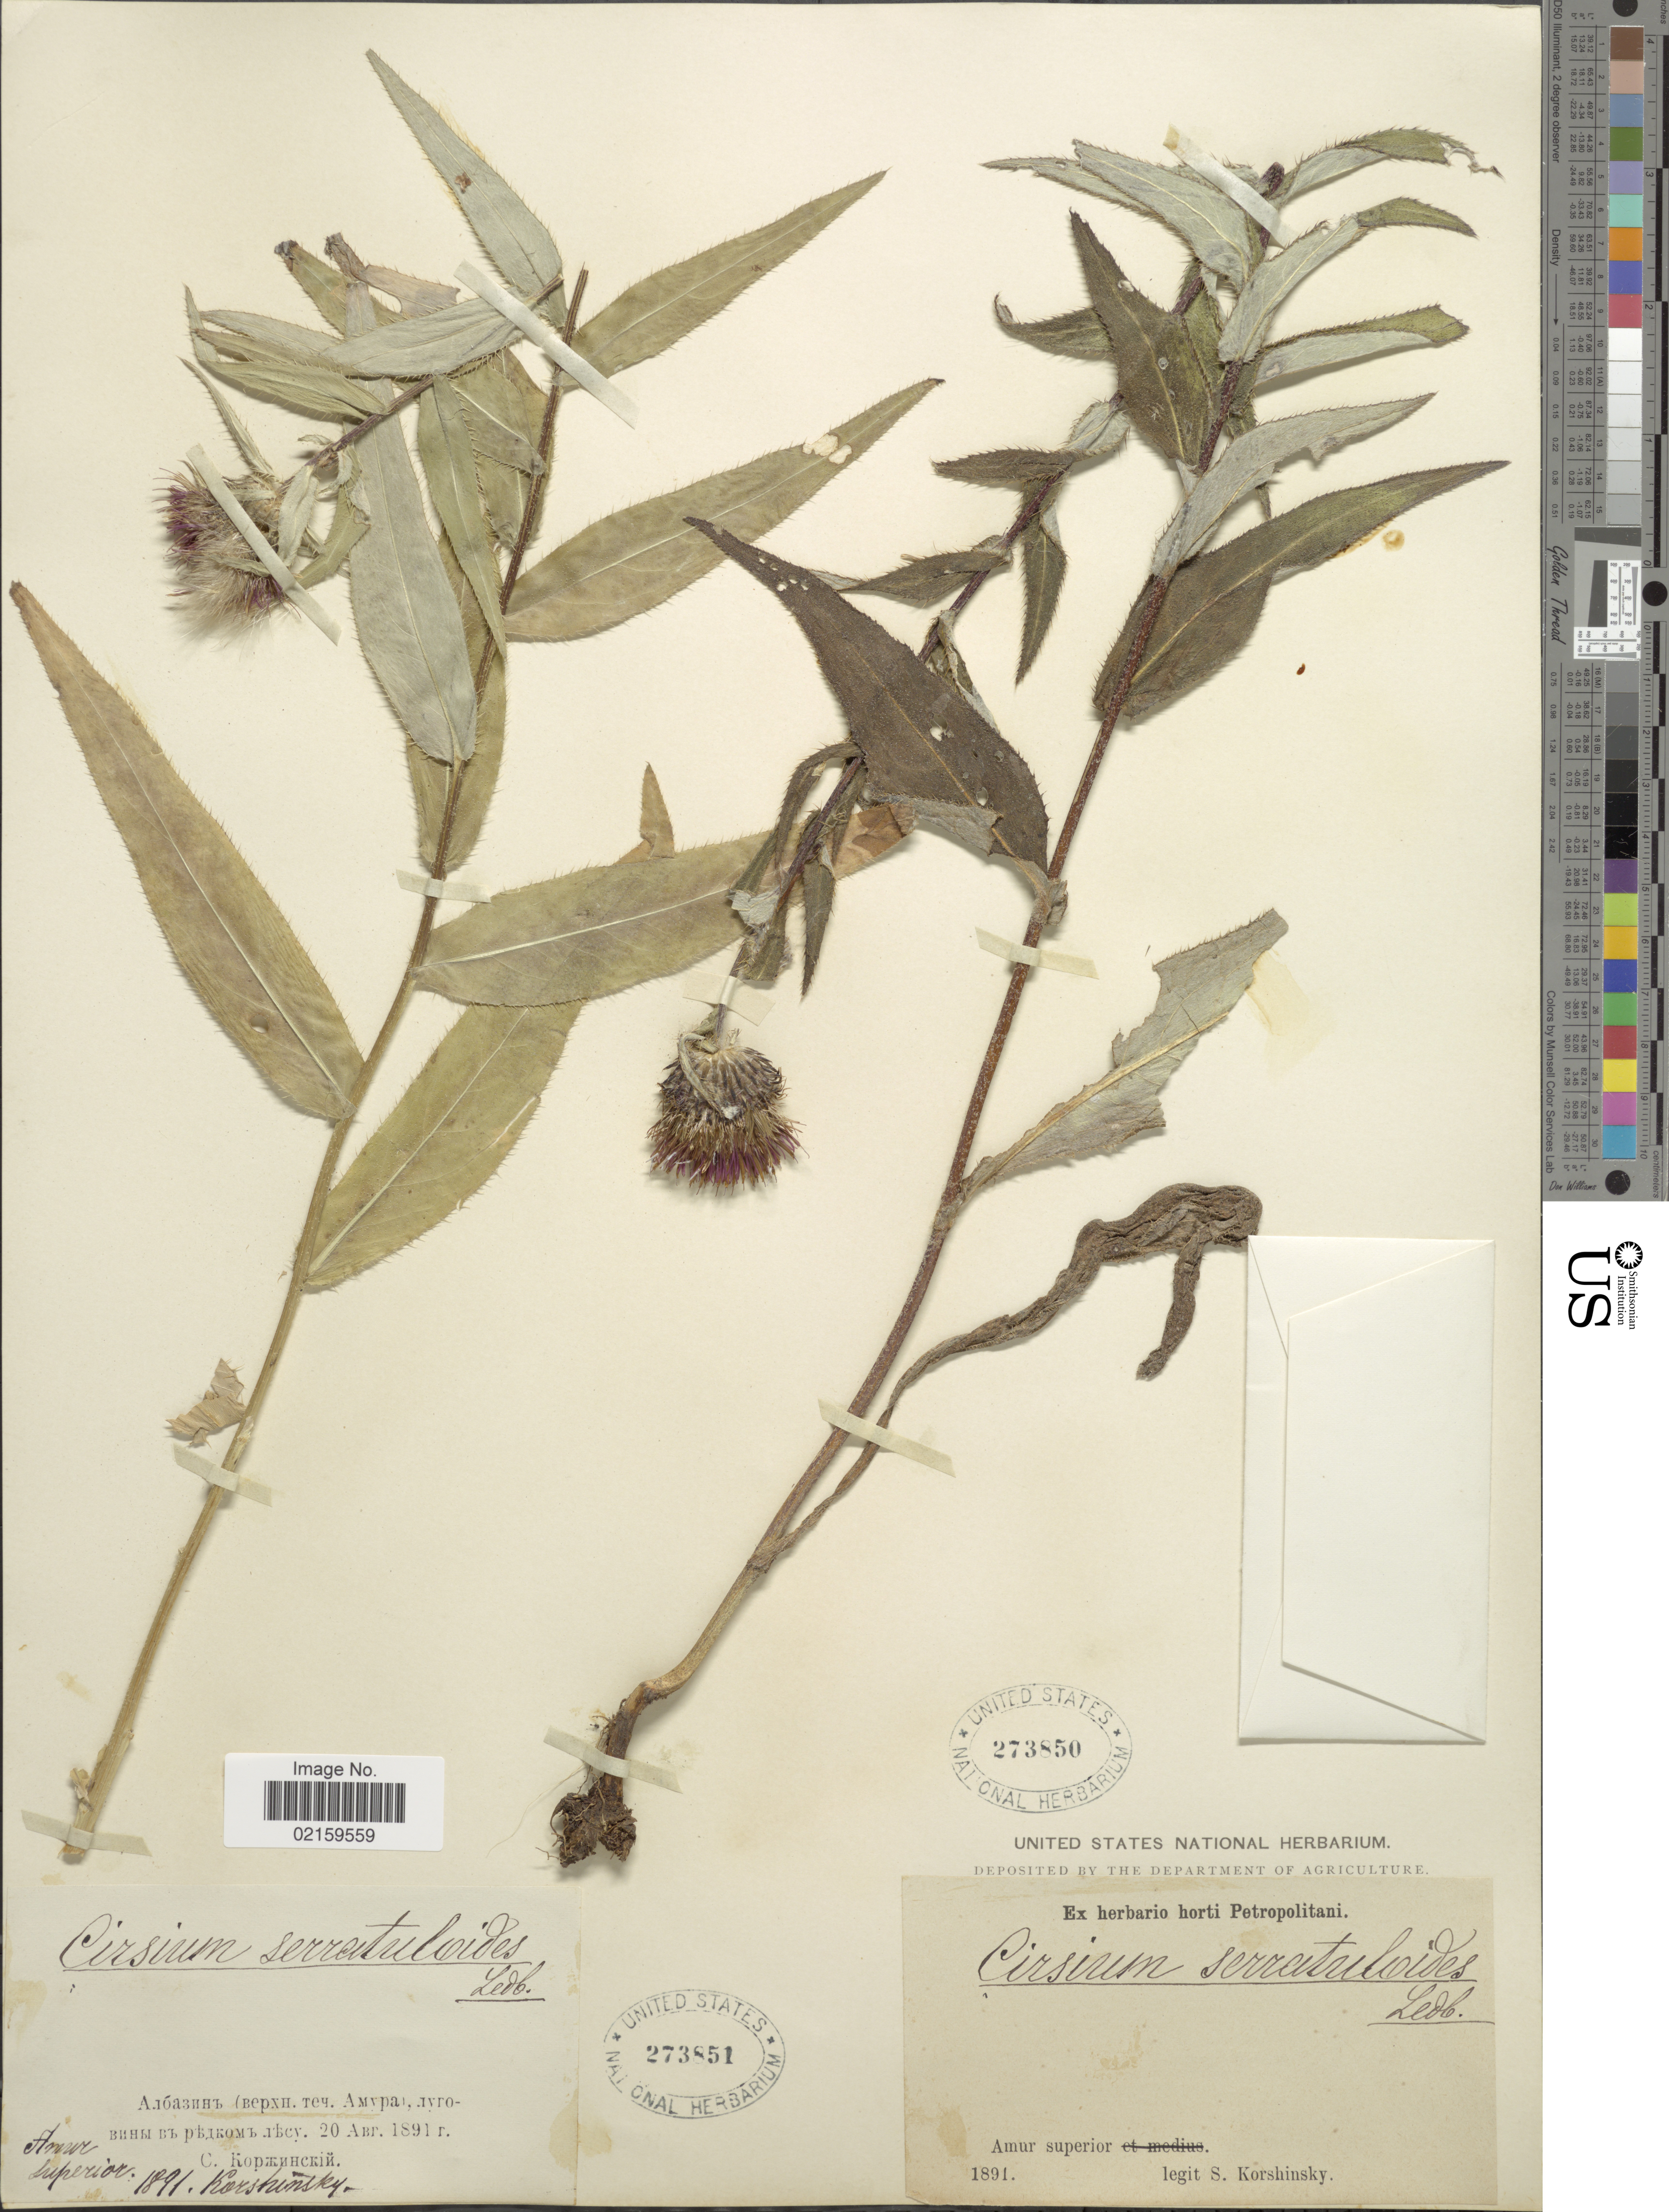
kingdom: Plantae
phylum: Tracheophyta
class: Magnoliopsida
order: Asterales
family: Asteraceae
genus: Cirsium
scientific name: Cirsium serratuloides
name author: Hill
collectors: S. I. Korshinsky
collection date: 1891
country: Russian Federation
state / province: Amur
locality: Amur superior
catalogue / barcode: US 273850